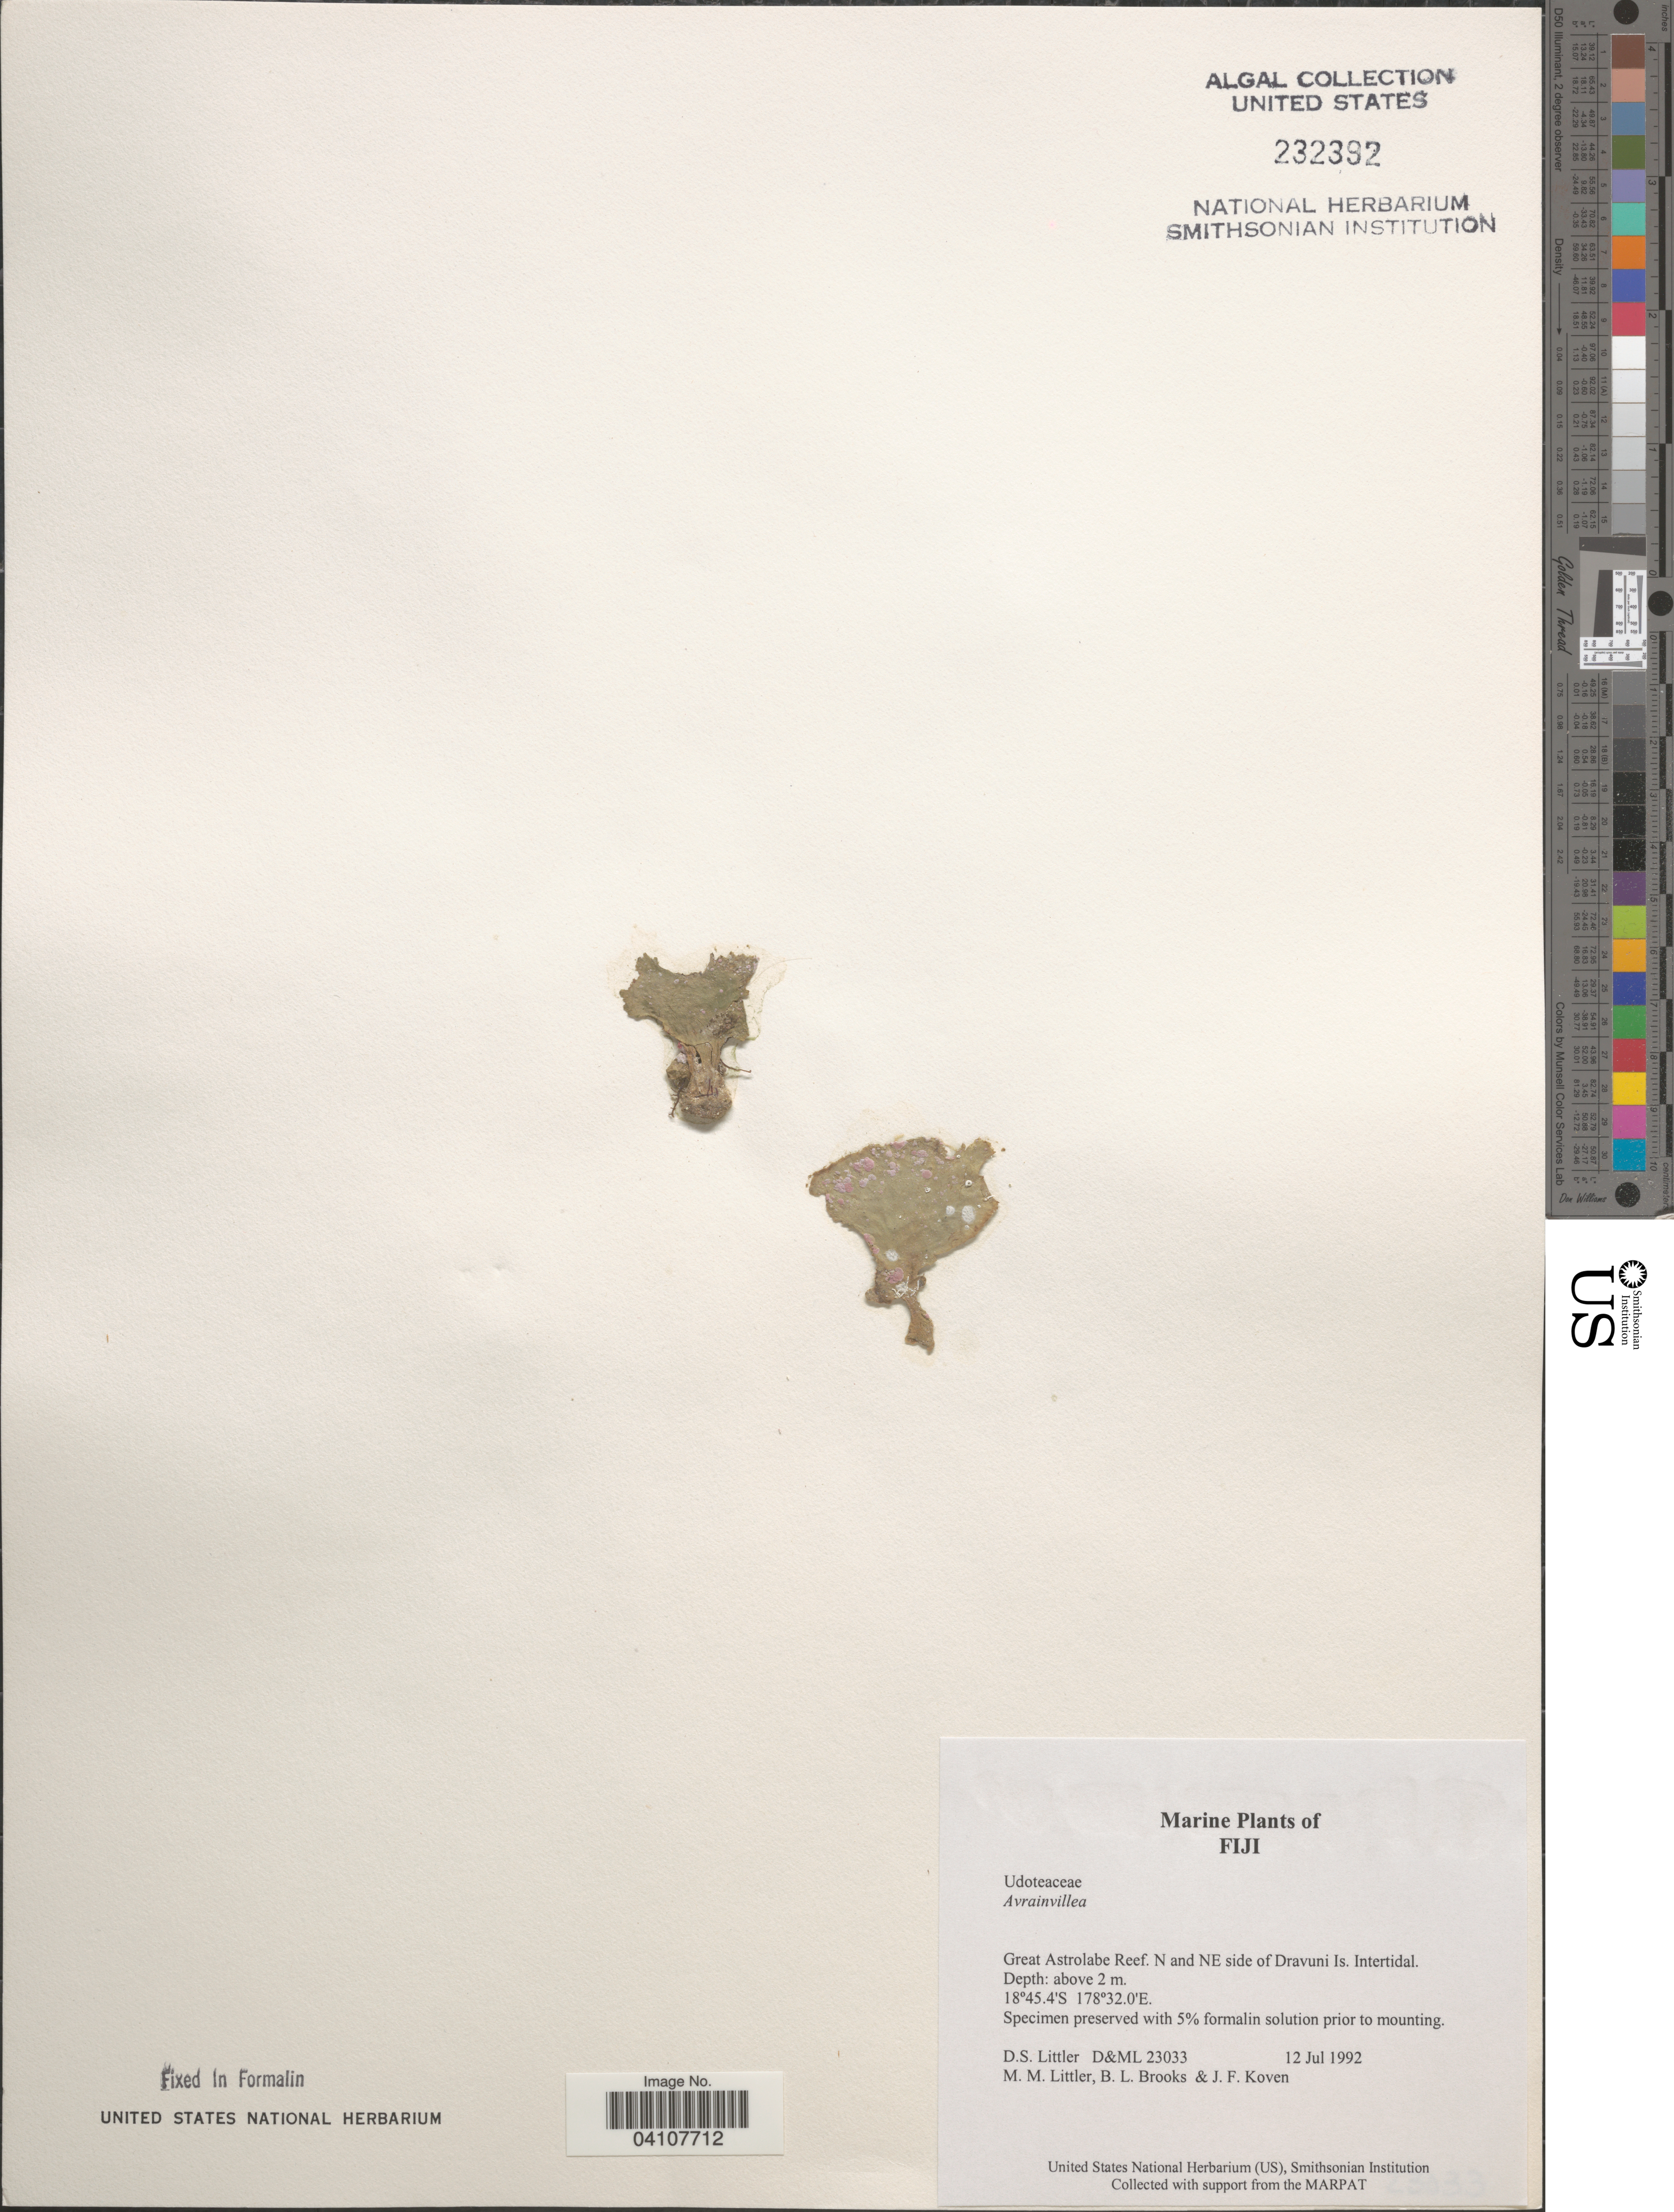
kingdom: Plantae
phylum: Chlorophyta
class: Ulvophyceae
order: Bryopsidales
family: Dichotomosiphonaceae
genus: Avrainvillea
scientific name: Avrainvillea sp.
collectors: D. S. Littler, B. Brooks & J. Koven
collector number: D&ML23033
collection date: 1992-07-12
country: Fiji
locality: Great Astrolabe Reef. N and NE side of Dravuni Is. Intertidal.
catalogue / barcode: US 232392